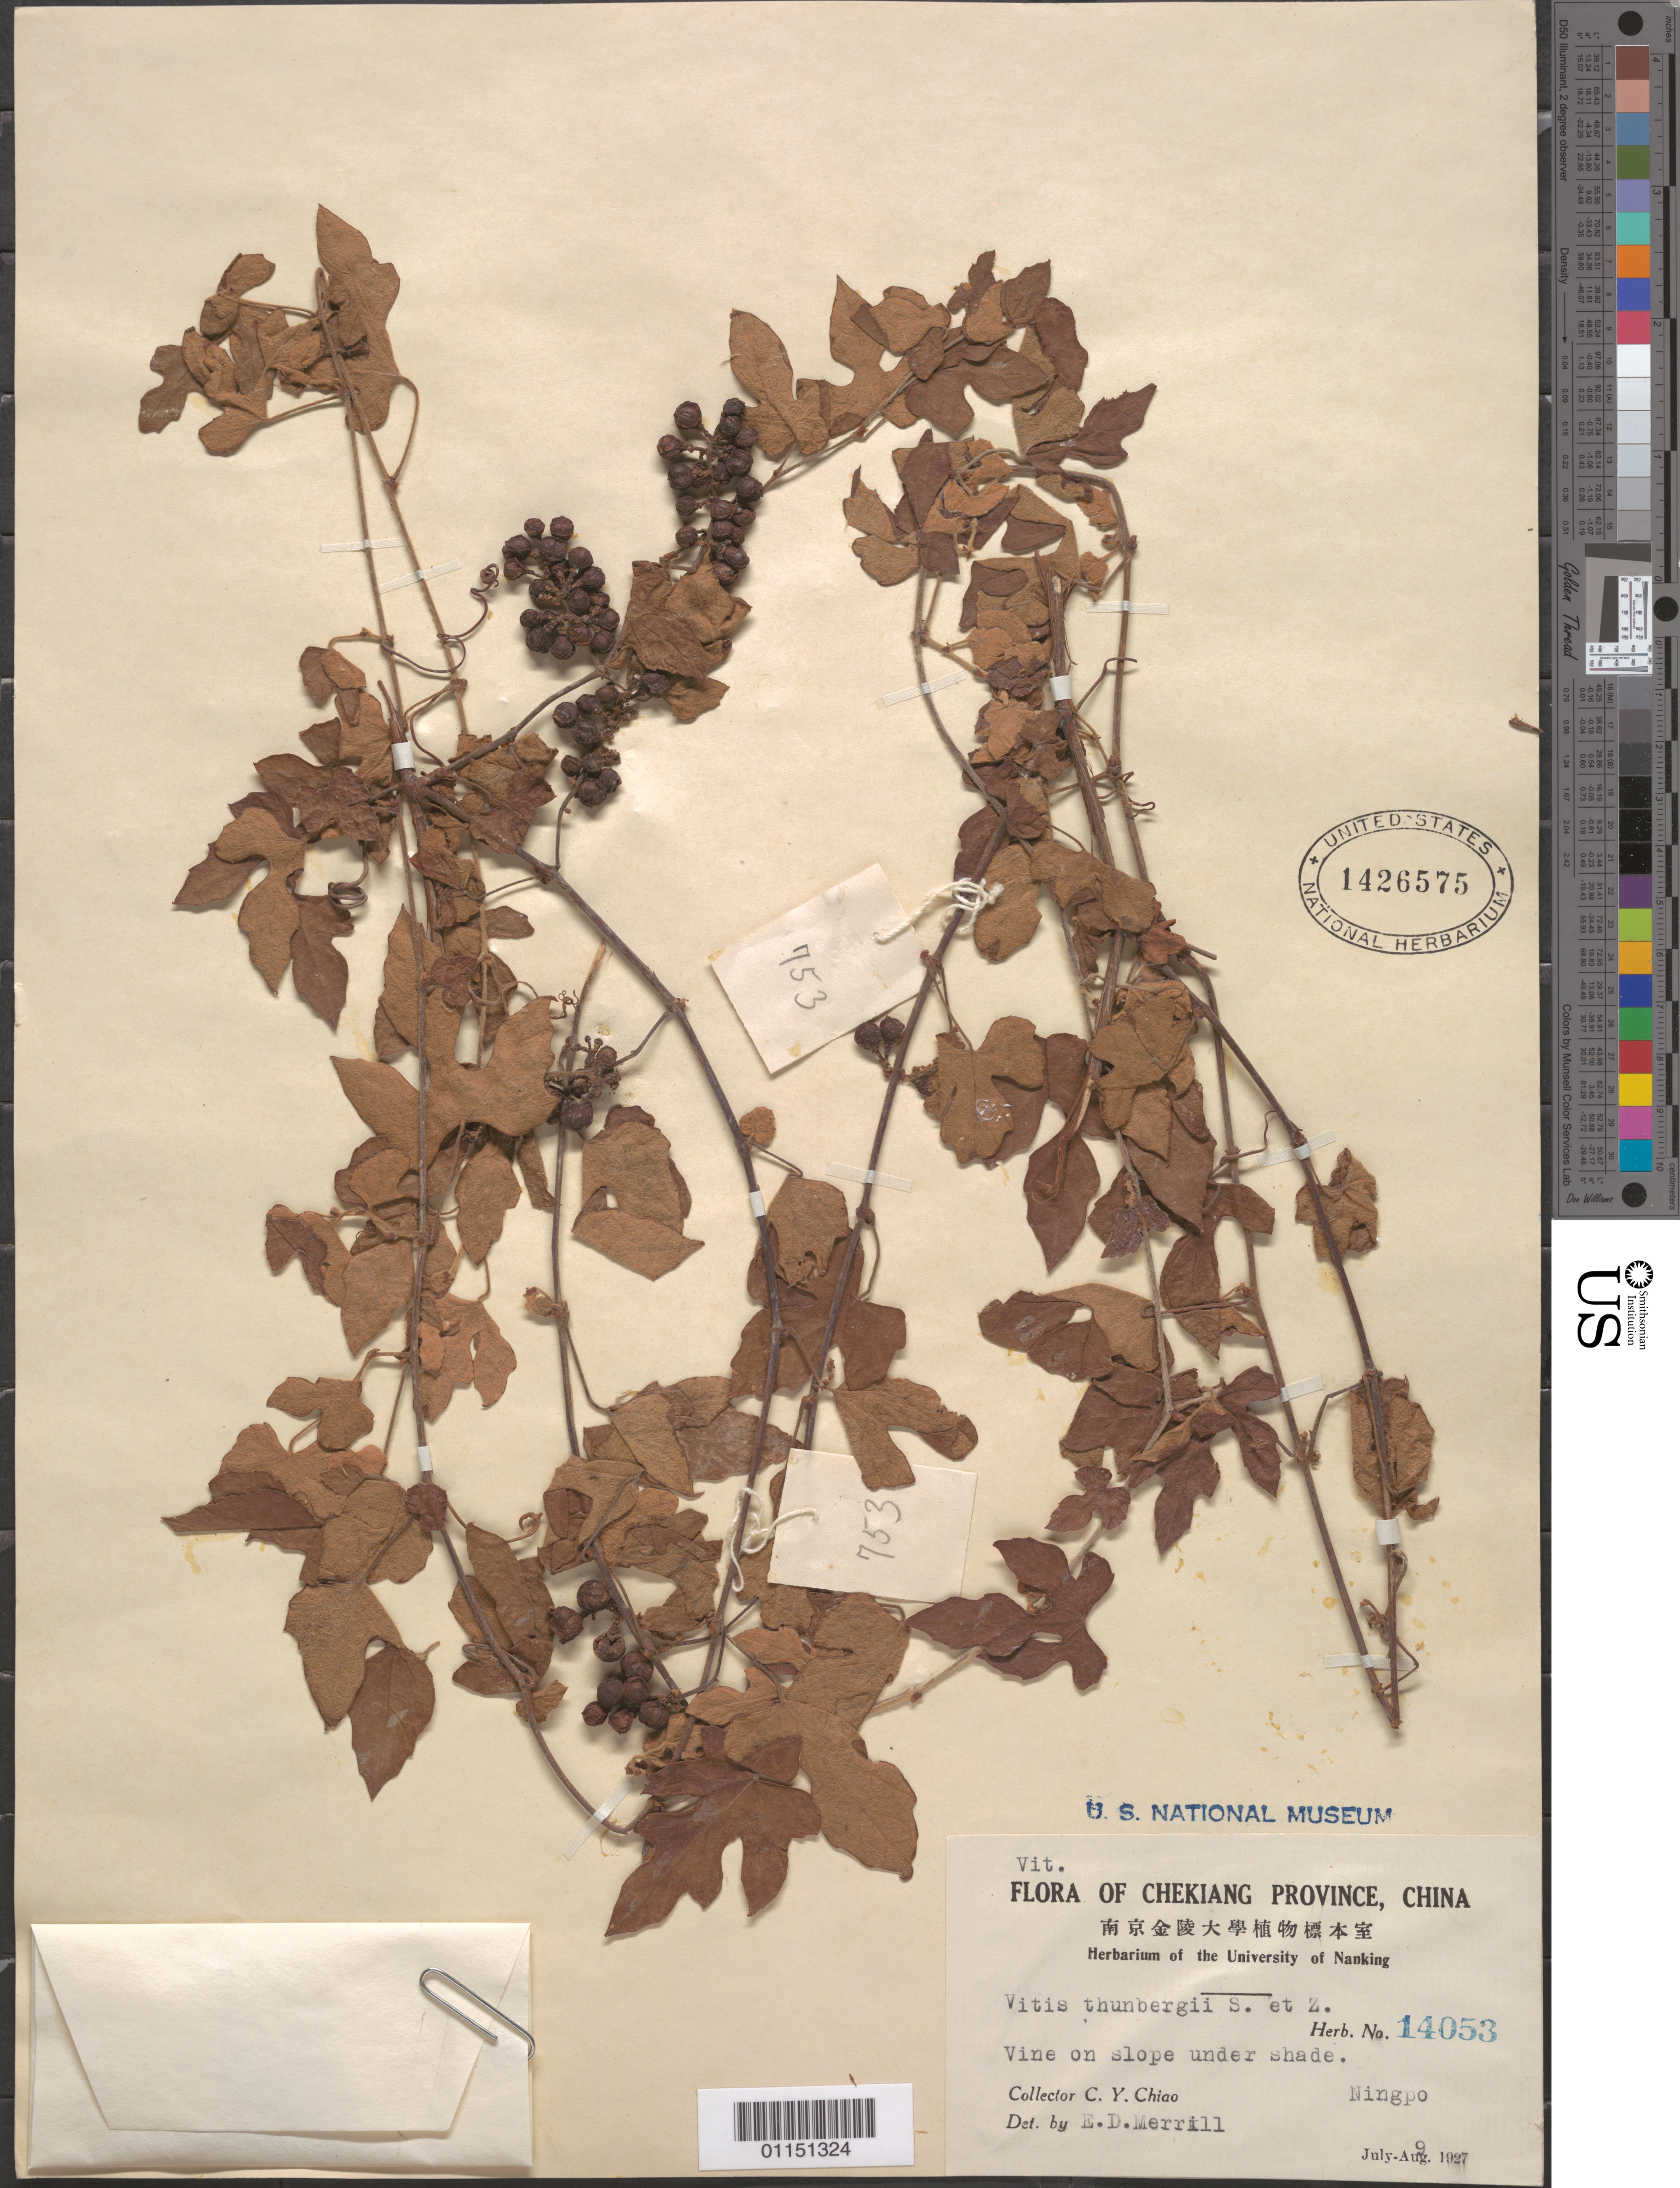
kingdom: Plantae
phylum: Tracheophyta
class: Magnoliopsida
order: Vitales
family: Vitaceae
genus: Vitis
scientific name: Vitis thunbergii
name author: Siebold & Zucc.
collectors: C. Y. Chiao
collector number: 14053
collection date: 1927-08-09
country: China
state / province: Zhejiang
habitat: Vine on slope under shade.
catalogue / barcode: US 1426575